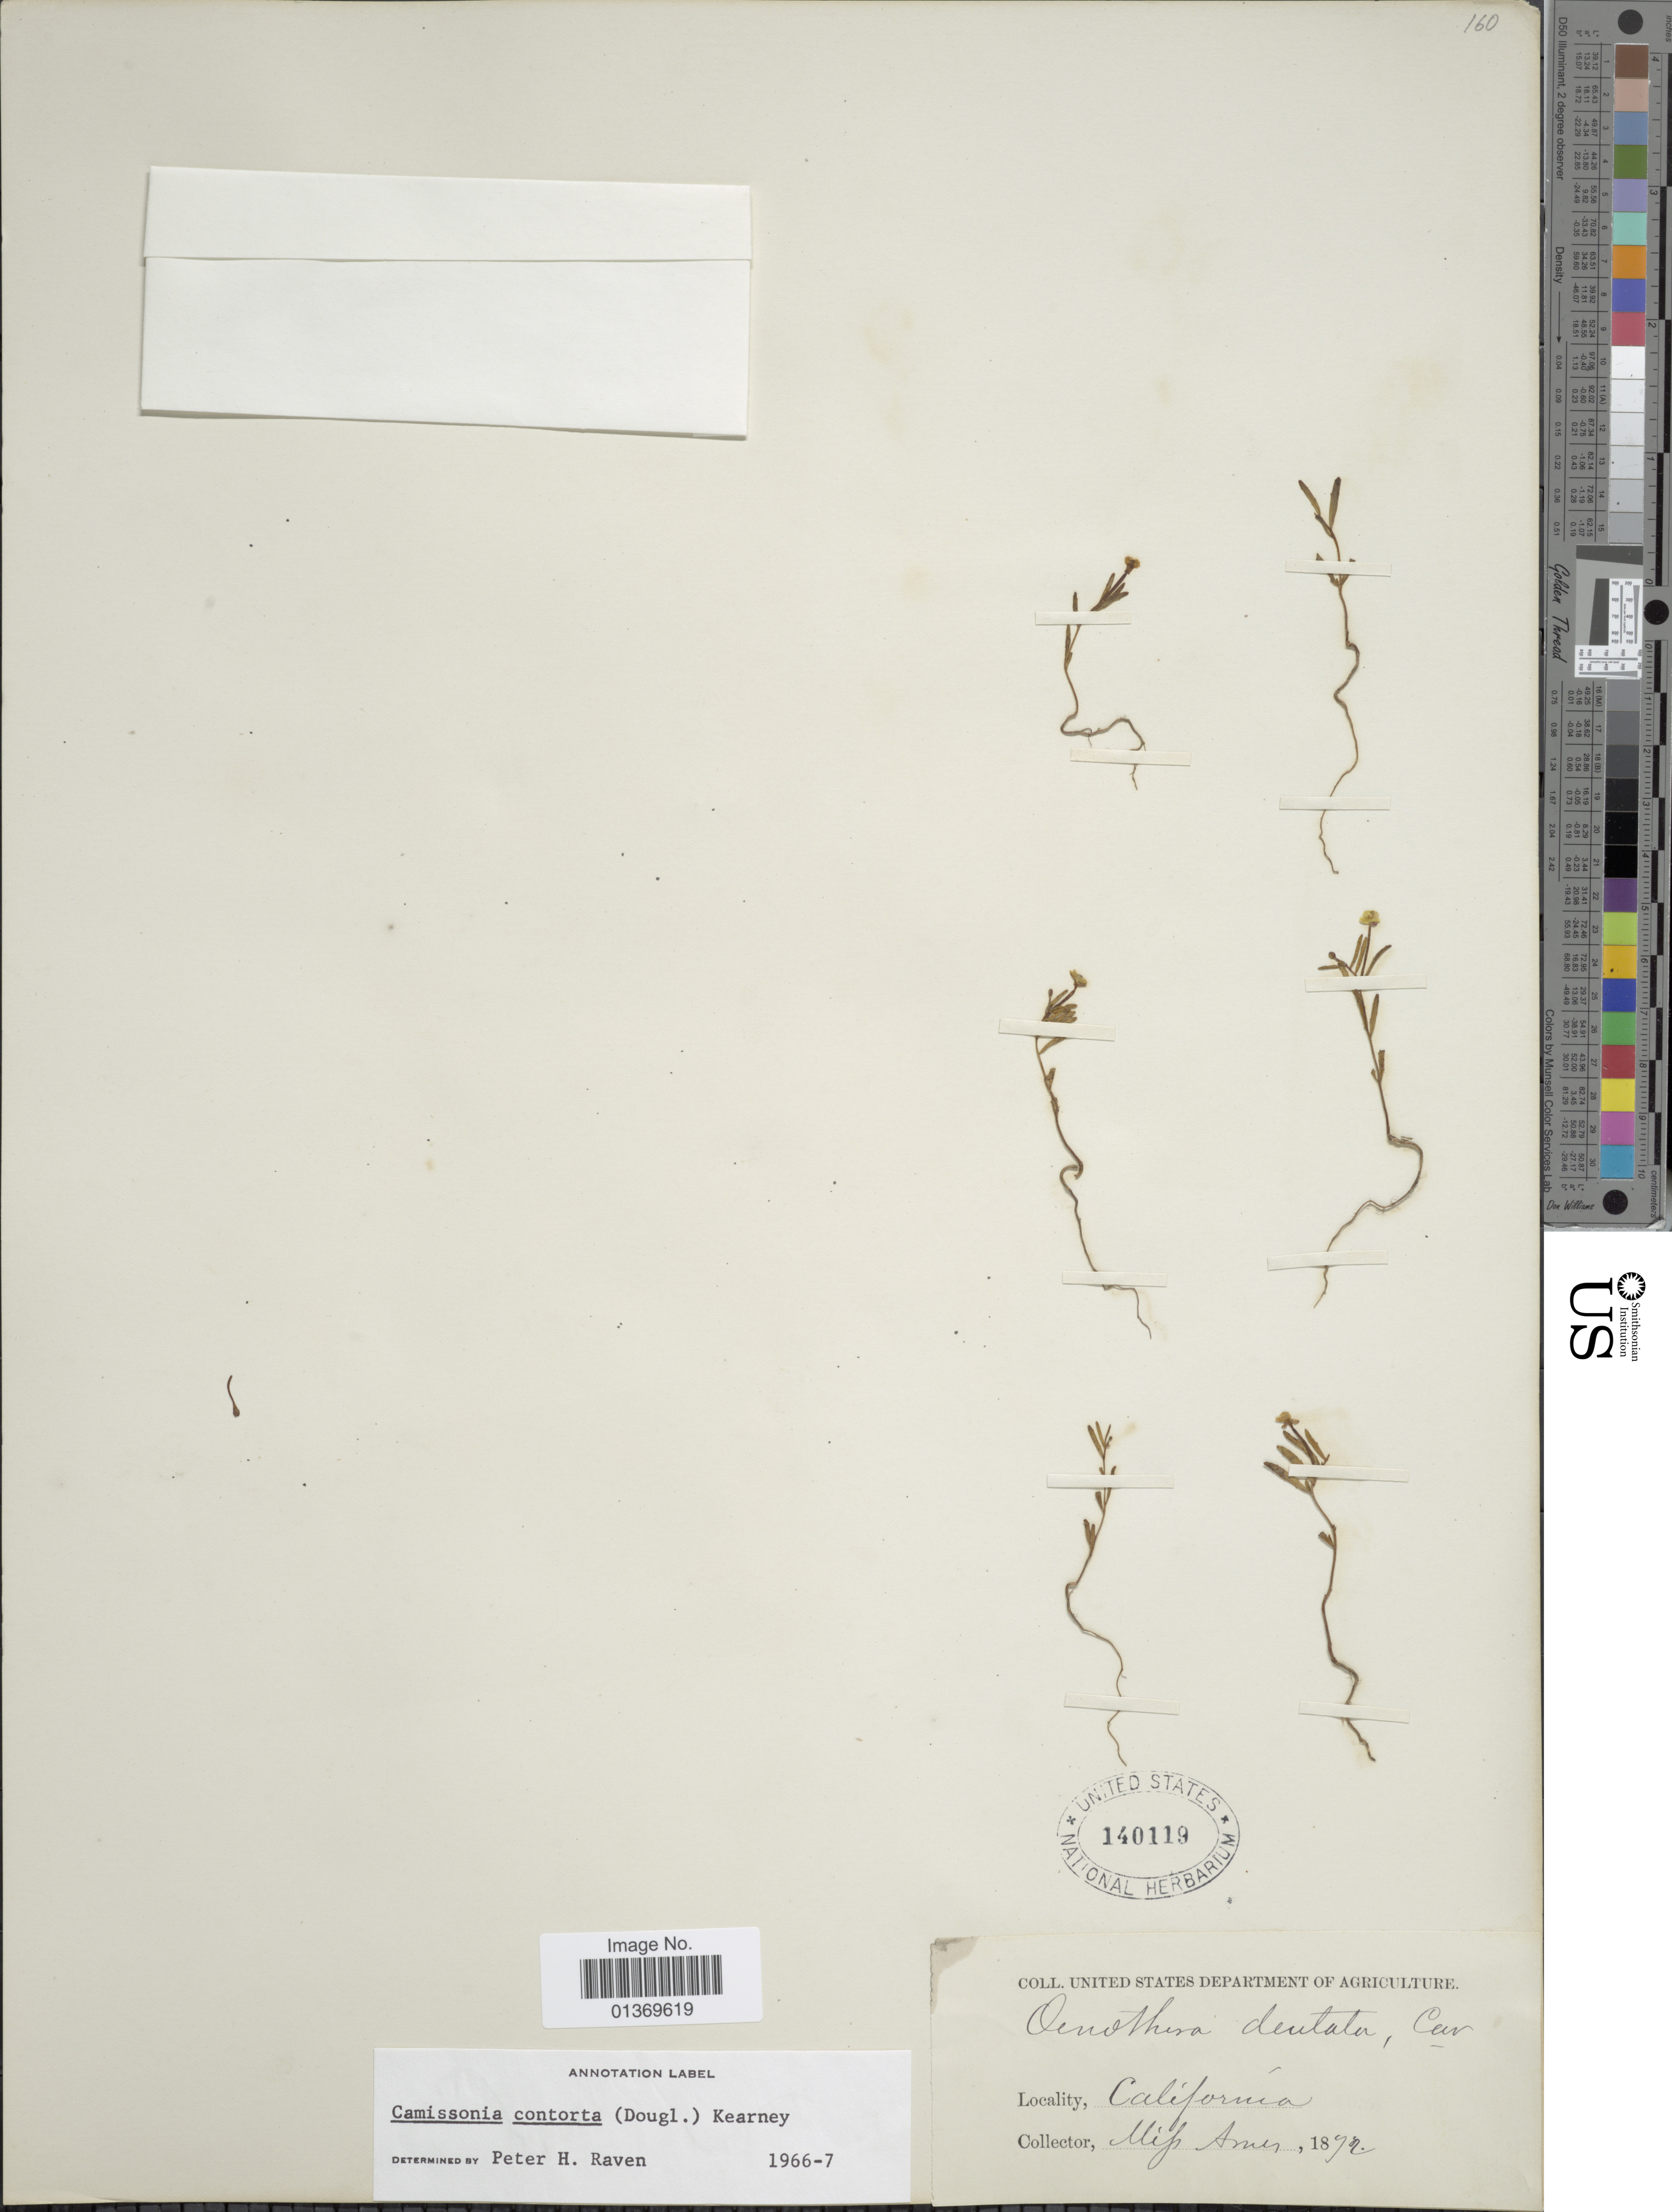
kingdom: Plantae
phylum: Tracheophyta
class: Magnoliopsida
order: Myrtales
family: Onagraceae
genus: Camissonia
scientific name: Camissonia contorta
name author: (Douglas) Kearney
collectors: -- Ames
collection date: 1872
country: United States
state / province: California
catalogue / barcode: US 140119